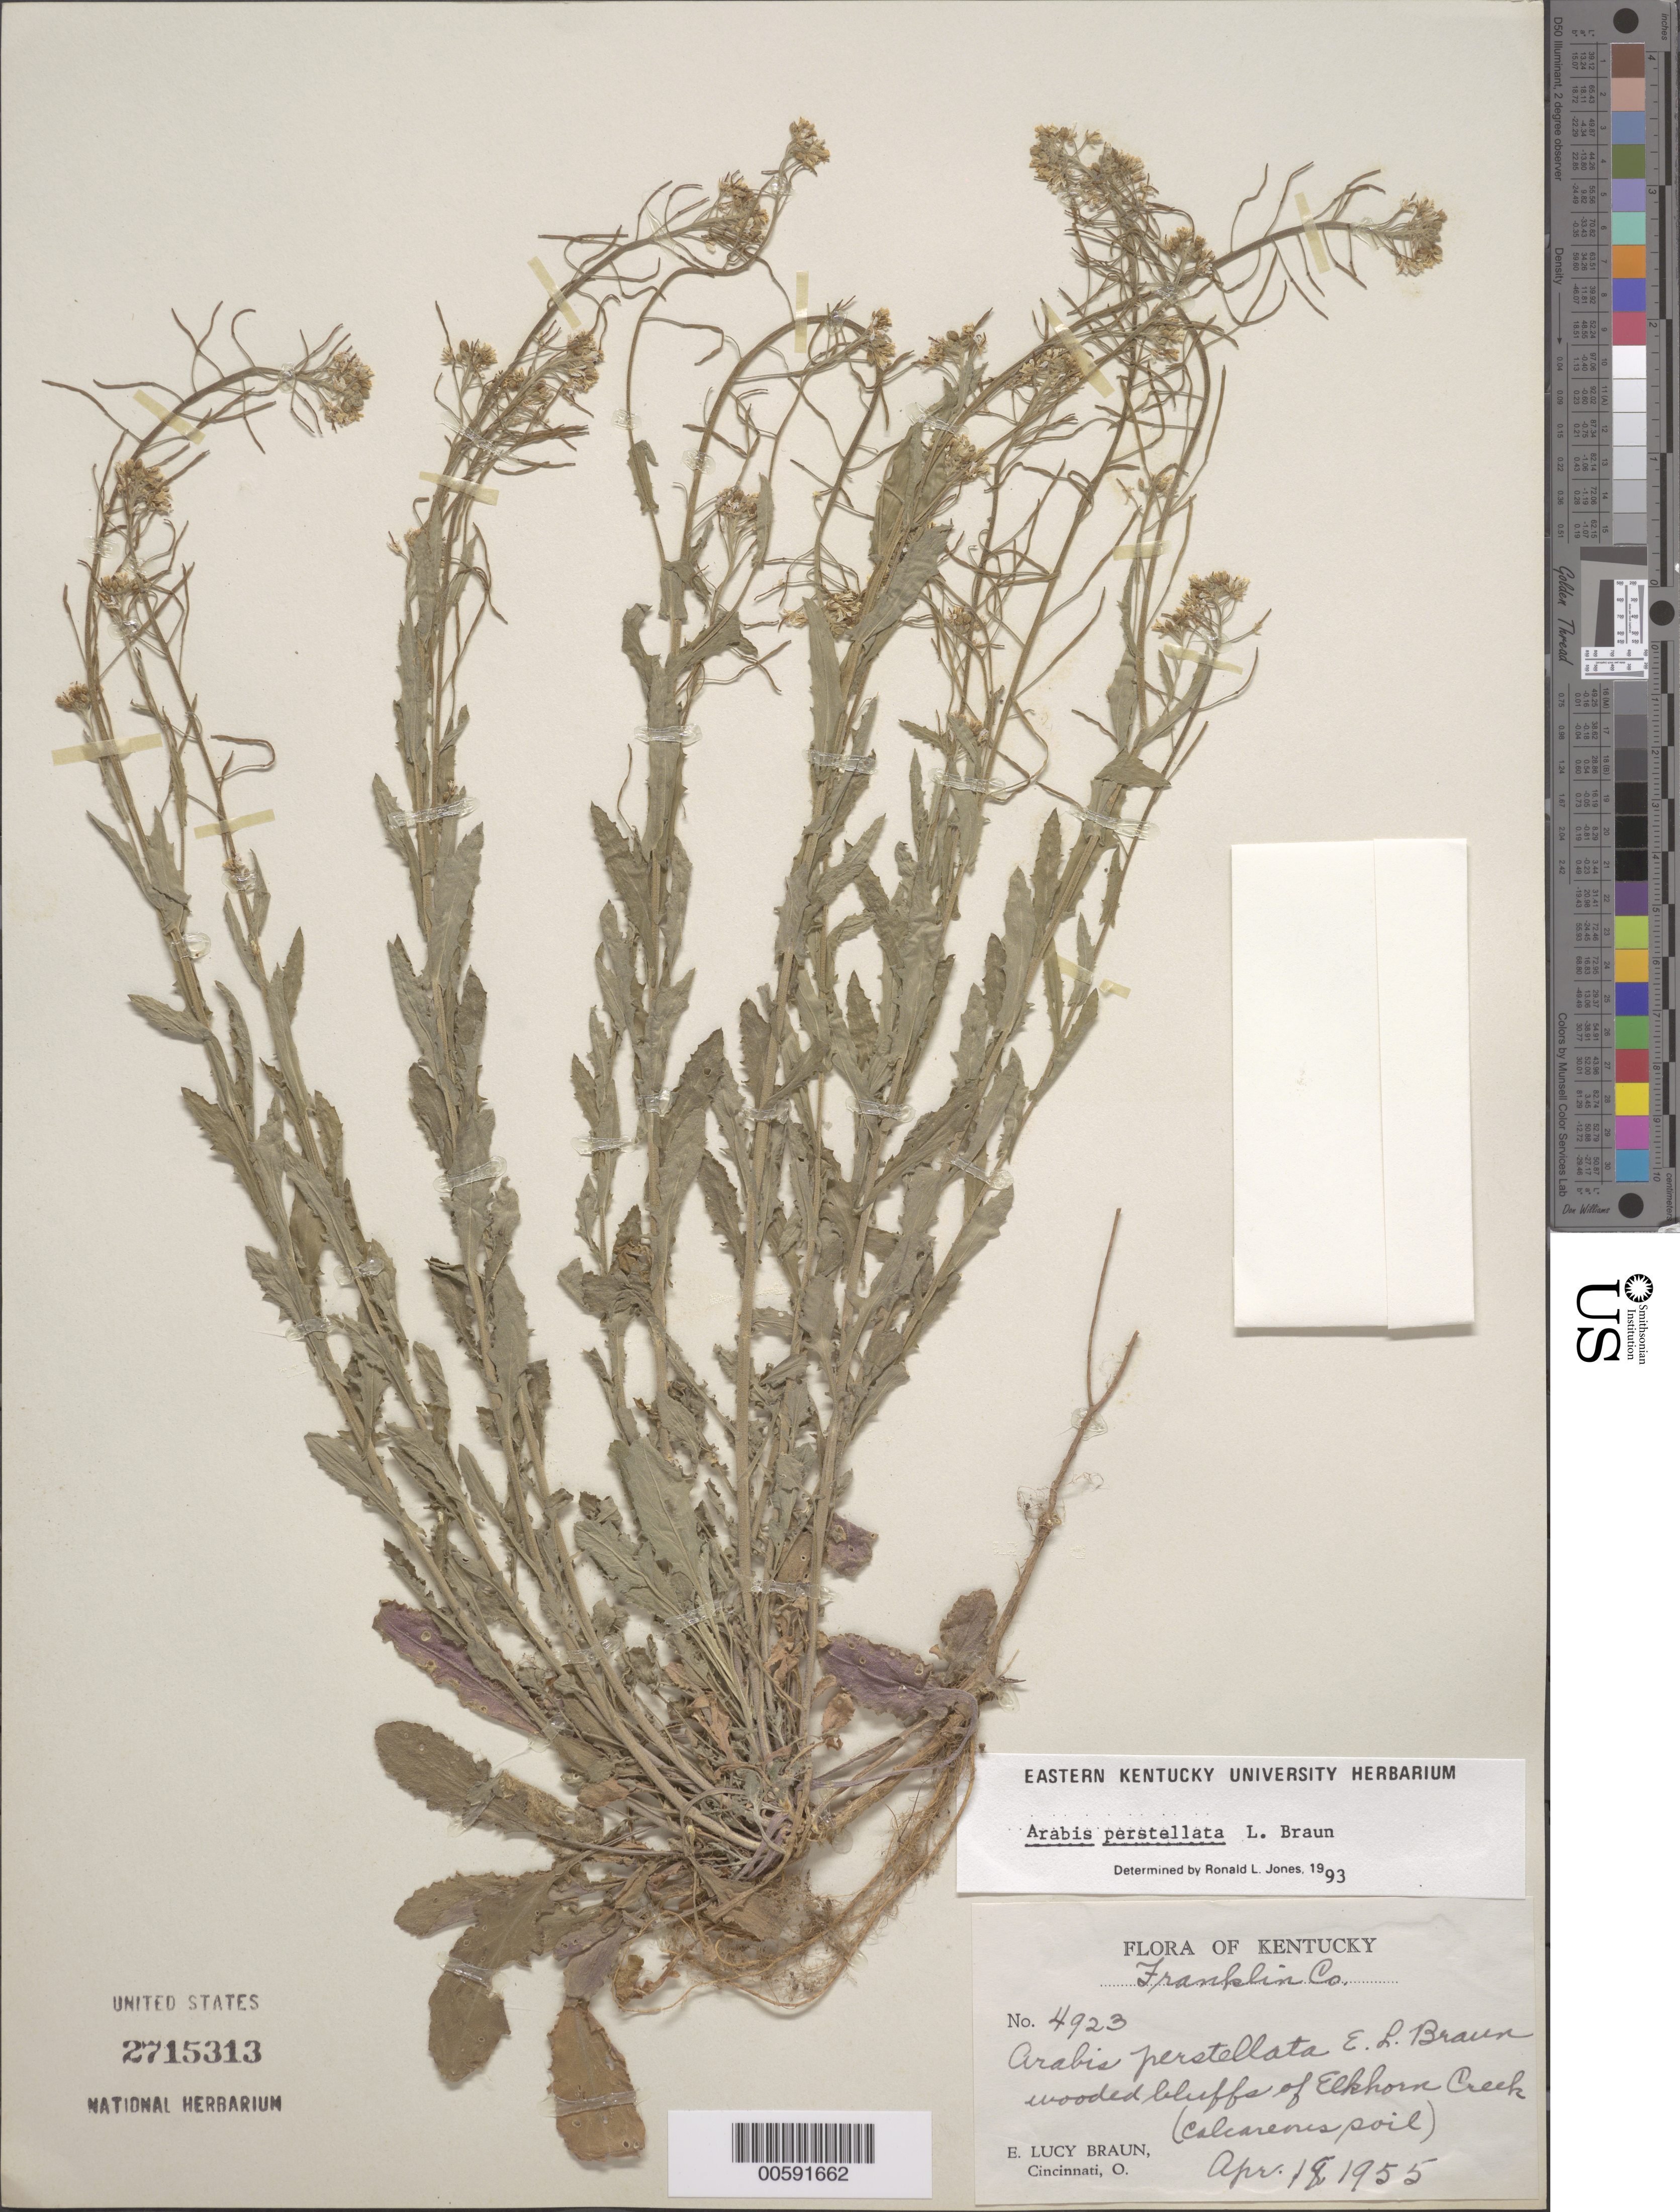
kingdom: Plantae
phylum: Tracheophyta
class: Magnoliopsida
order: Brassicales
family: Brassicaceae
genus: Arabis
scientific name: Arabis perstellata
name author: E.L. Braun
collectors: E. L. Braun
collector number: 4923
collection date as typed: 18 Apr 1955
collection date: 1955-04-18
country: United States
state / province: Kentucky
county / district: Franklin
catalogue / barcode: US 2715313